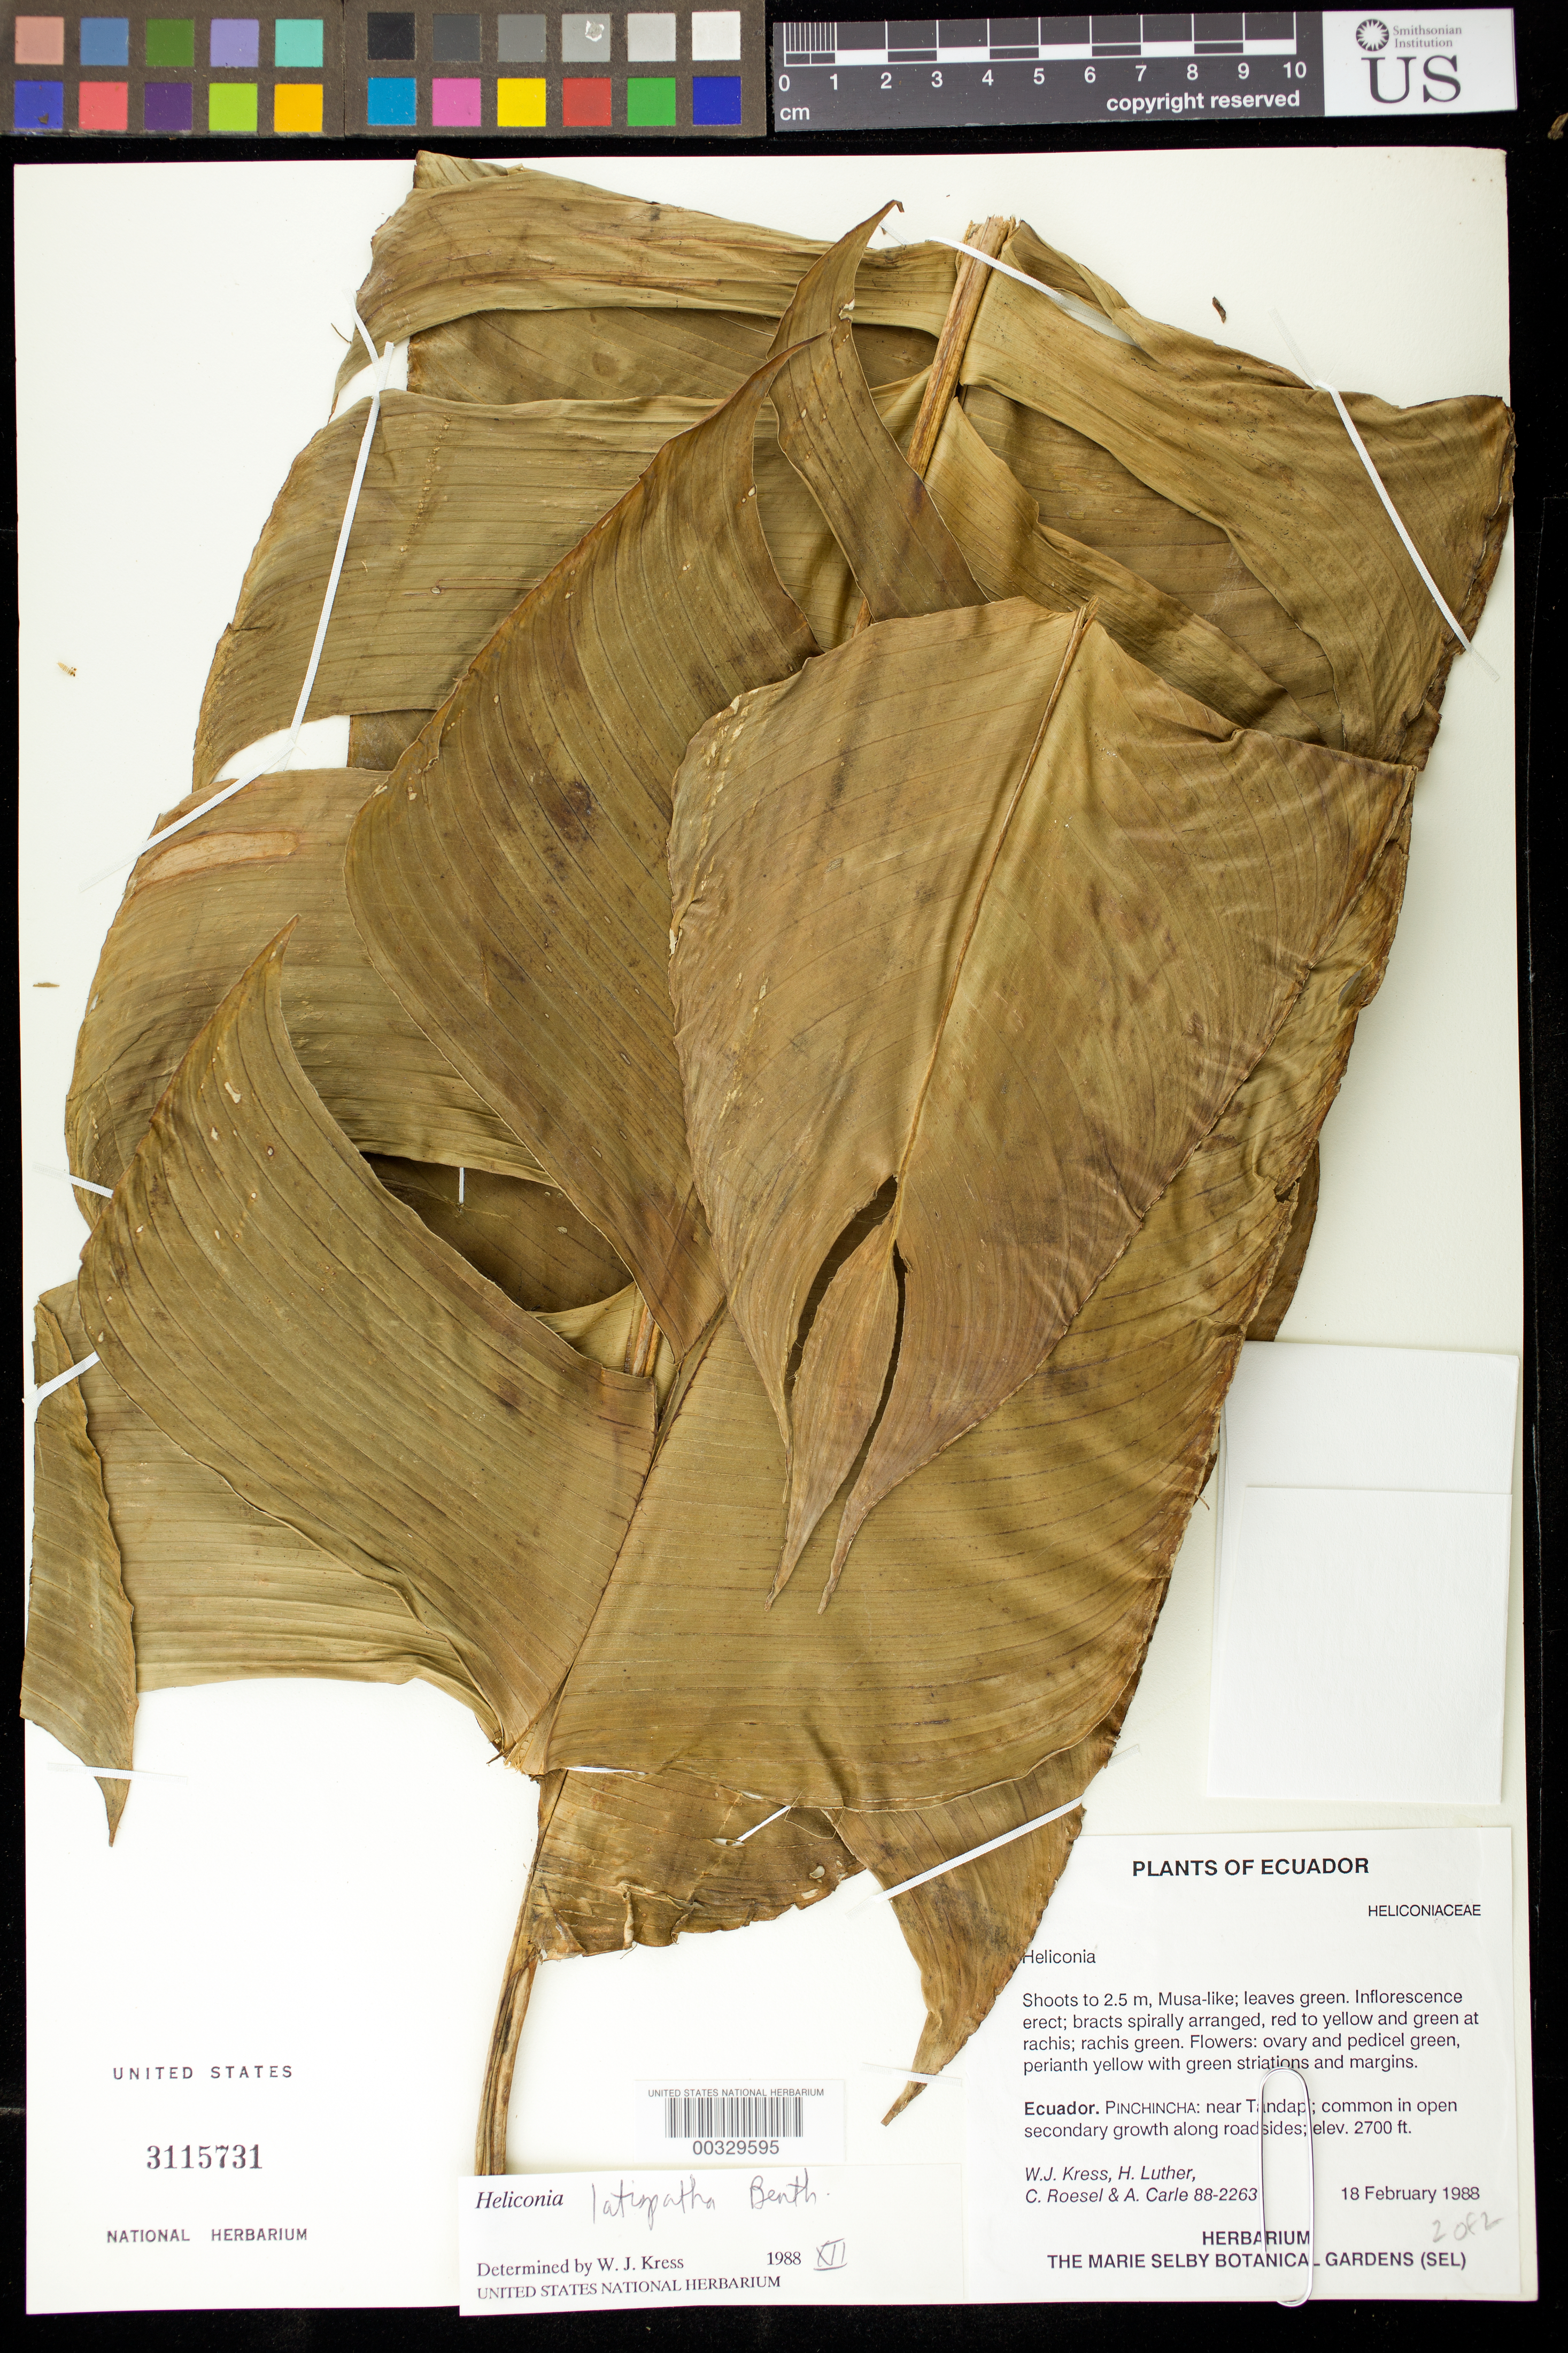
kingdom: Plantae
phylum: Tracheophyta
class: Liliopsida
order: Zingiberales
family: Heliconiaceae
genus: Heliconia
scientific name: Heliconia latispatha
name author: Benth.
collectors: W. J. Kress, Harry E. Luther, C. S. Roesel & A. Carle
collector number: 88-2263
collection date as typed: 18 Feb 1988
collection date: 1988-02-18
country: Ecuador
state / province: Pichincha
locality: Near tandapi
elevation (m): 823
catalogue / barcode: US 3115731